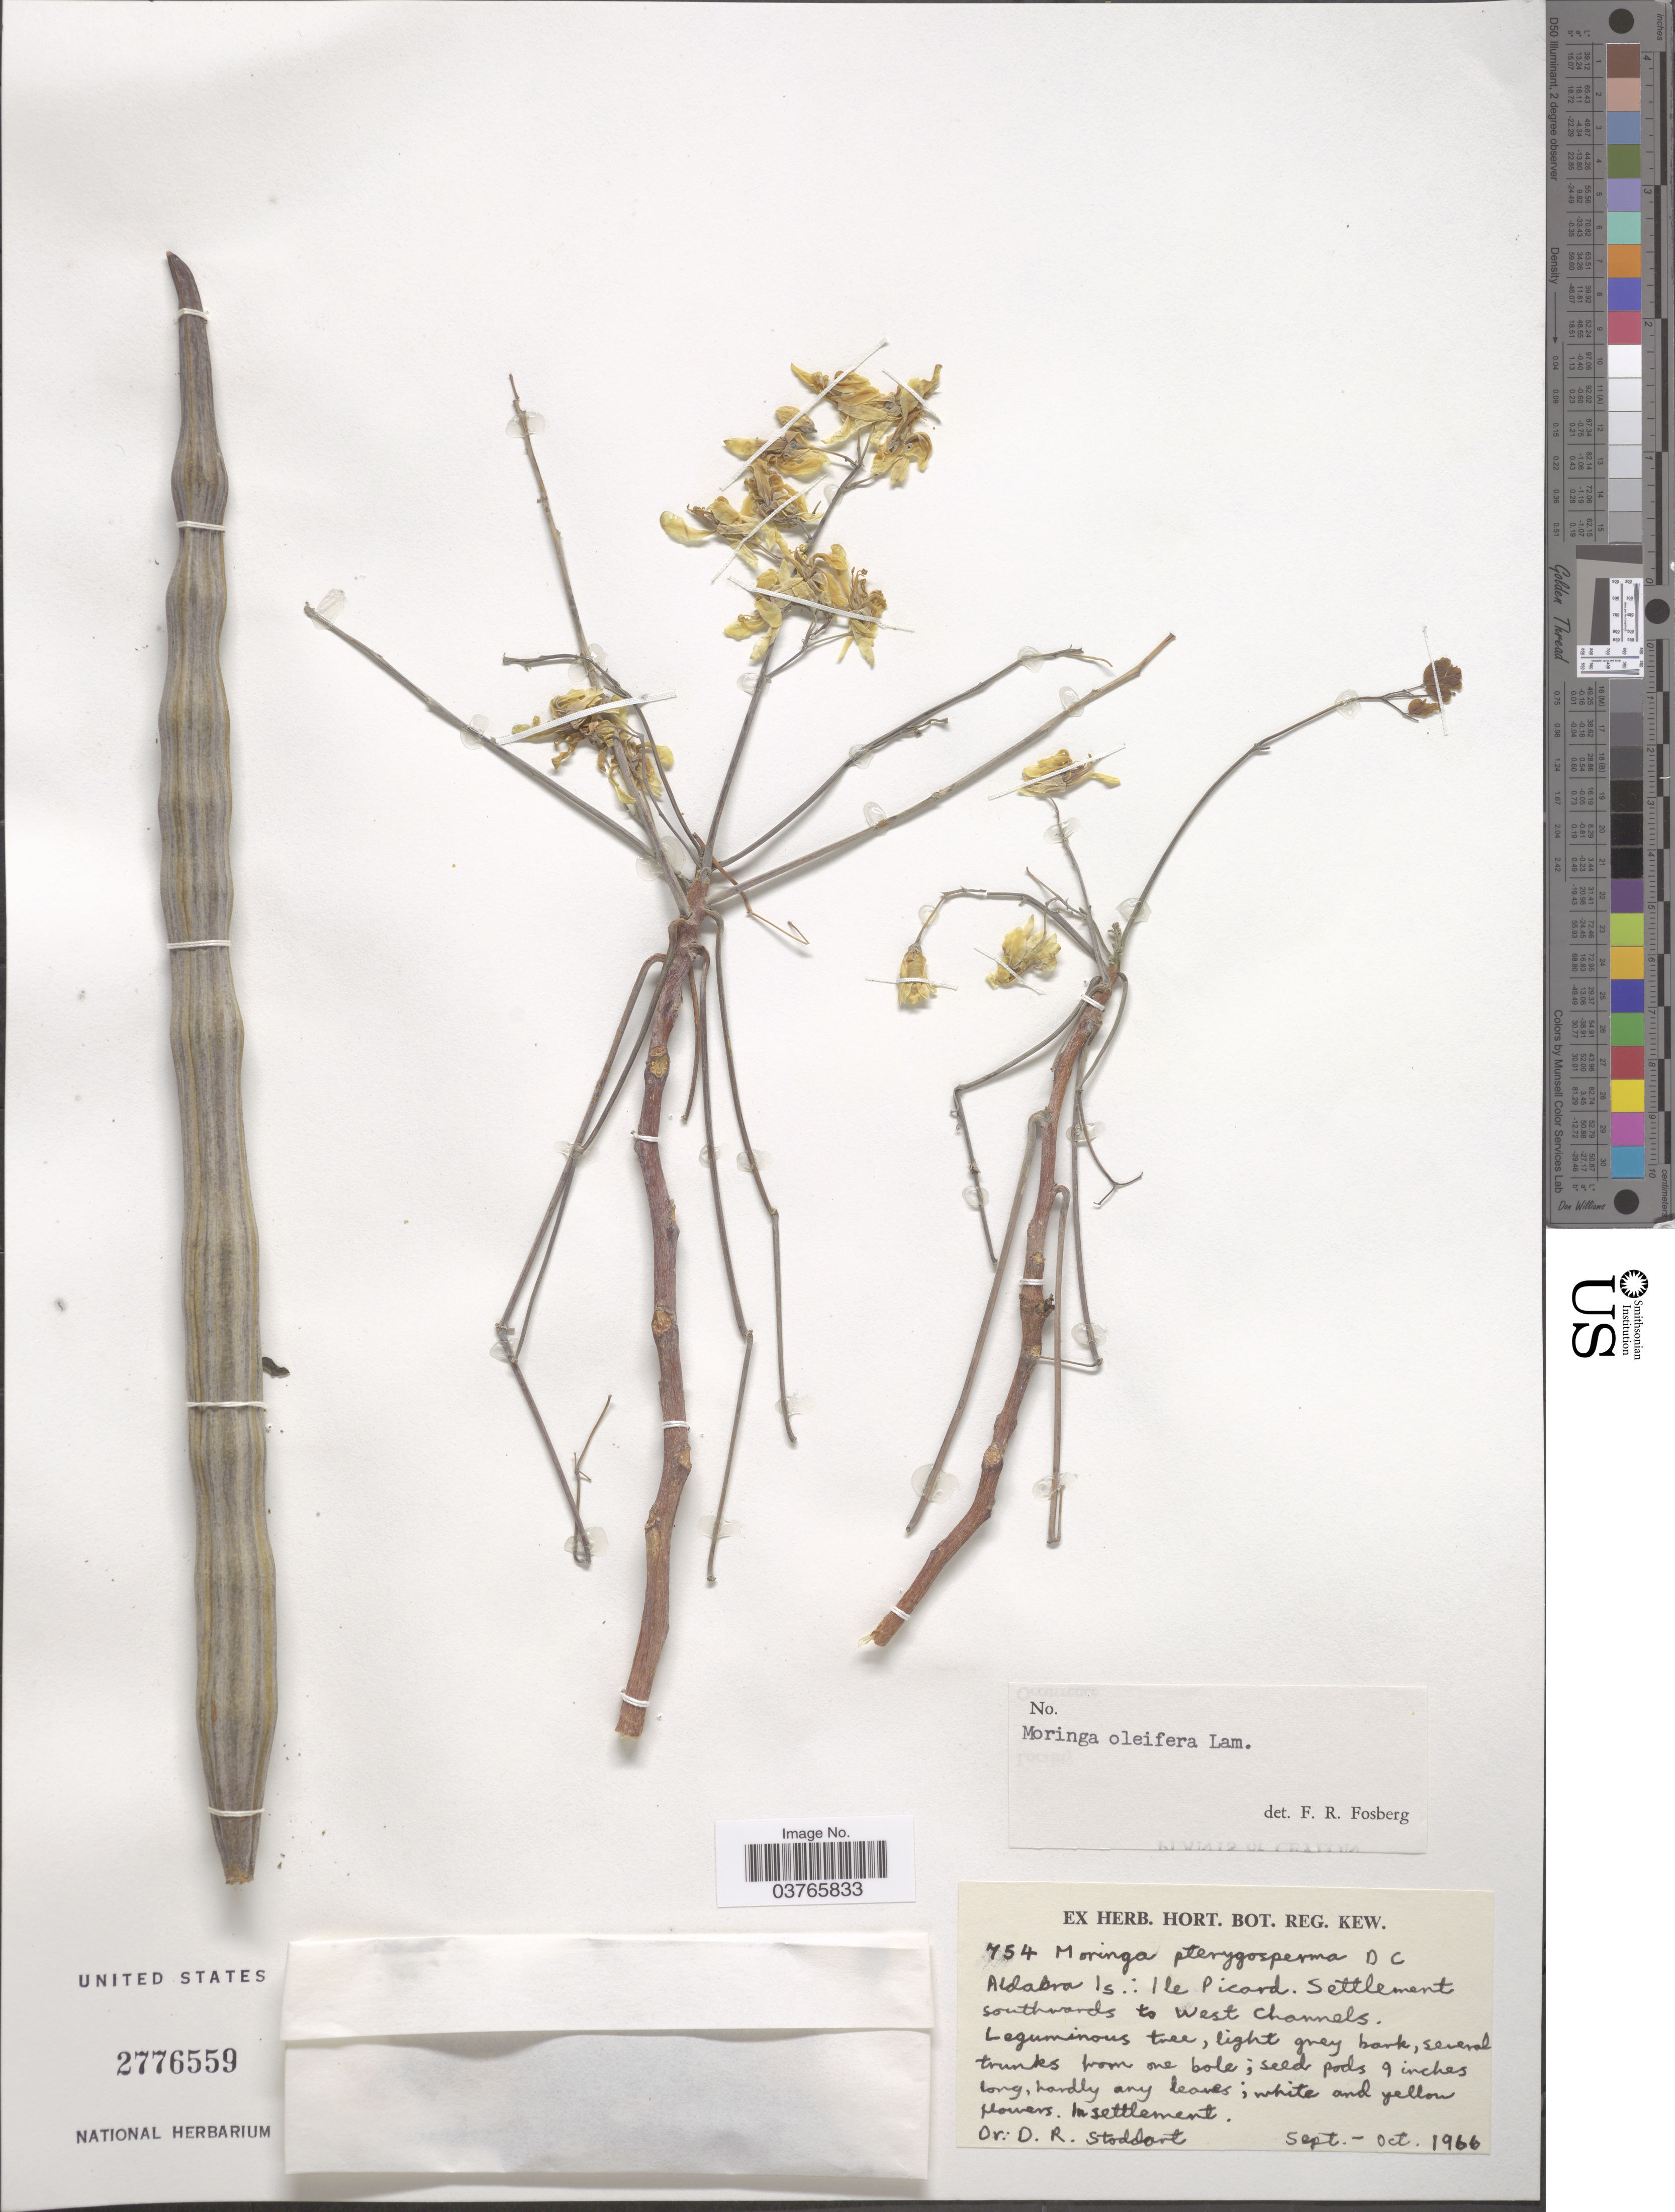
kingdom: Plantae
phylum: Tracheophyta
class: Magnoliopsida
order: Brassicales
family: Moringaceae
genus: Moringa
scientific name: Moringa oleifera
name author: Lam.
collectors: D. R. Stoddart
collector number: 754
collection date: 1966-09/1966-10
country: Seychelles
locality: Aldabra Is.: Ile Picard.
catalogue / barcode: US 2776559